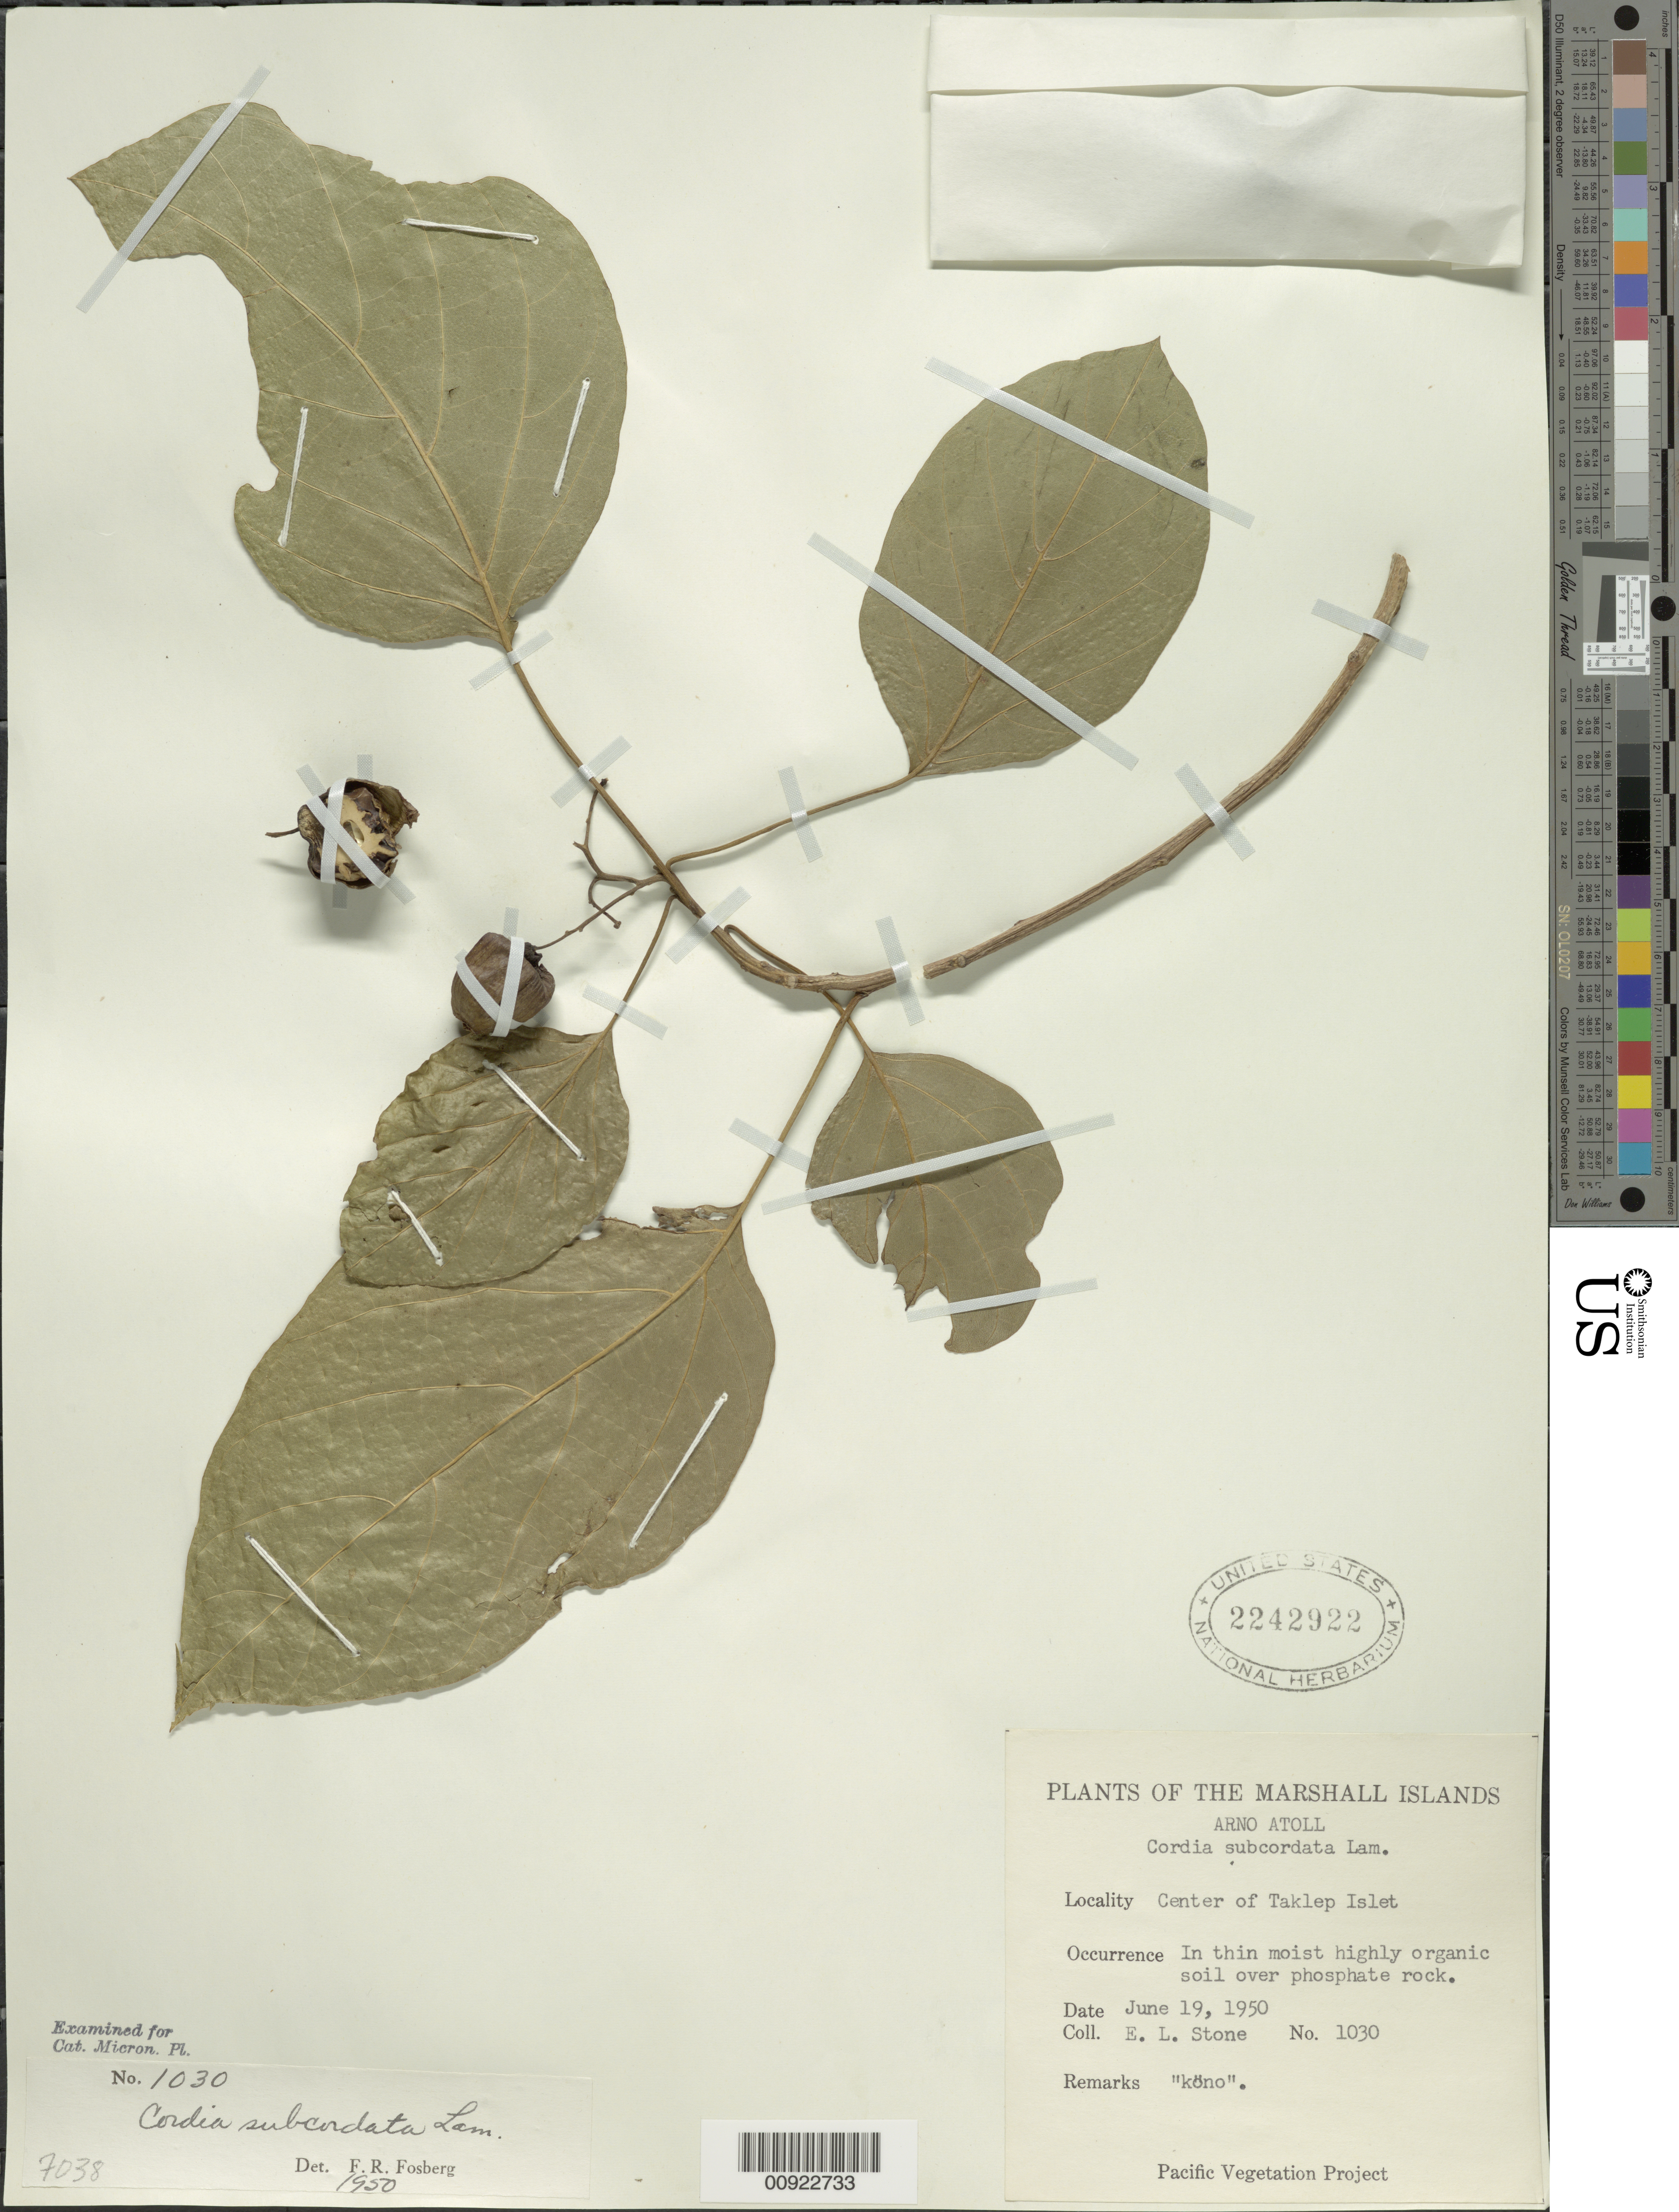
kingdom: Plantae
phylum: Tracheophyta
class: Magnoliopsida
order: Boraginales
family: Cordiaceae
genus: Cordia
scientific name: Cordia subcordata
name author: Lam.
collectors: E. L. Stone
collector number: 1030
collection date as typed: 19 Jun 1950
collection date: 1950-06-19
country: Marshall Islands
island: Arno Atoll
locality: Arno Islet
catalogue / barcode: US 2242922